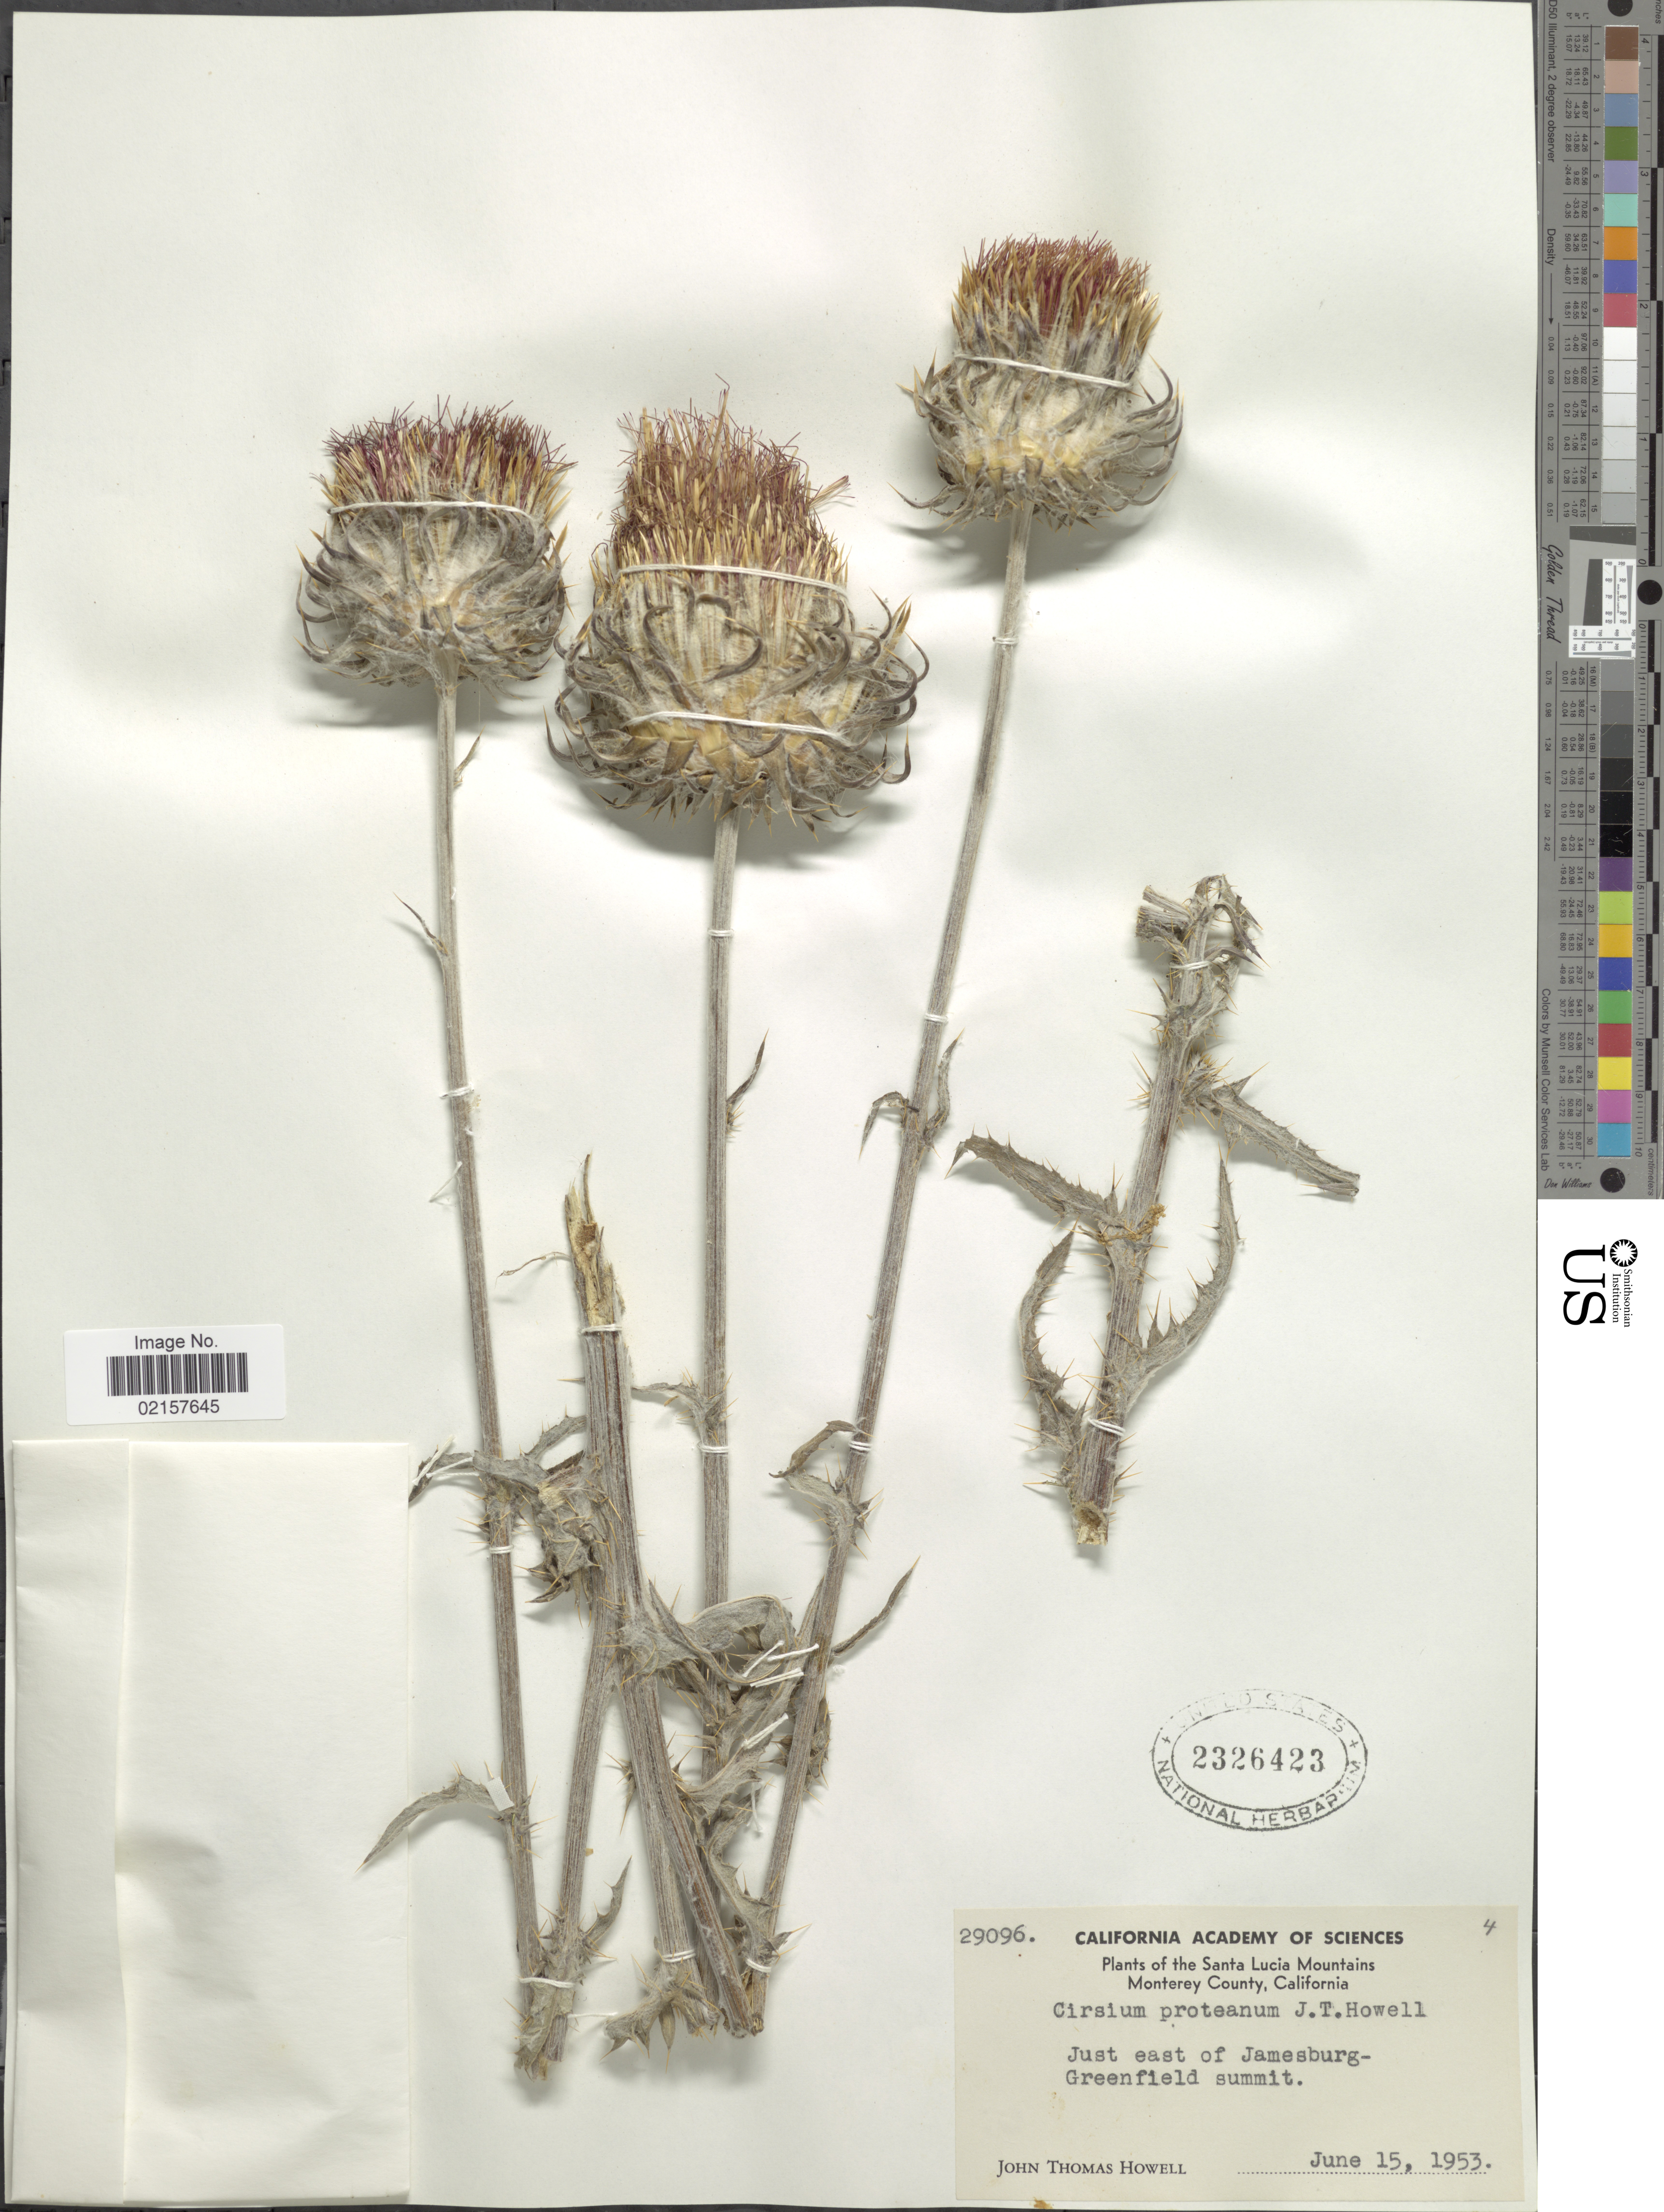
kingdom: Plantae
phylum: Tracheophyta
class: Magnoliopsida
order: Asterales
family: Asteraceae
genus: Cirsium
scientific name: Cirsium occidentale var. venustum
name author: (Greene) Jeps.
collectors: J. T. Howell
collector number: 29096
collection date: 1953-06-15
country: United States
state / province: California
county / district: Monterey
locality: Santa Lucia Mountains, Monterey County, just east of Jamesburg-Greenfield summit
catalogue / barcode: US 2326423